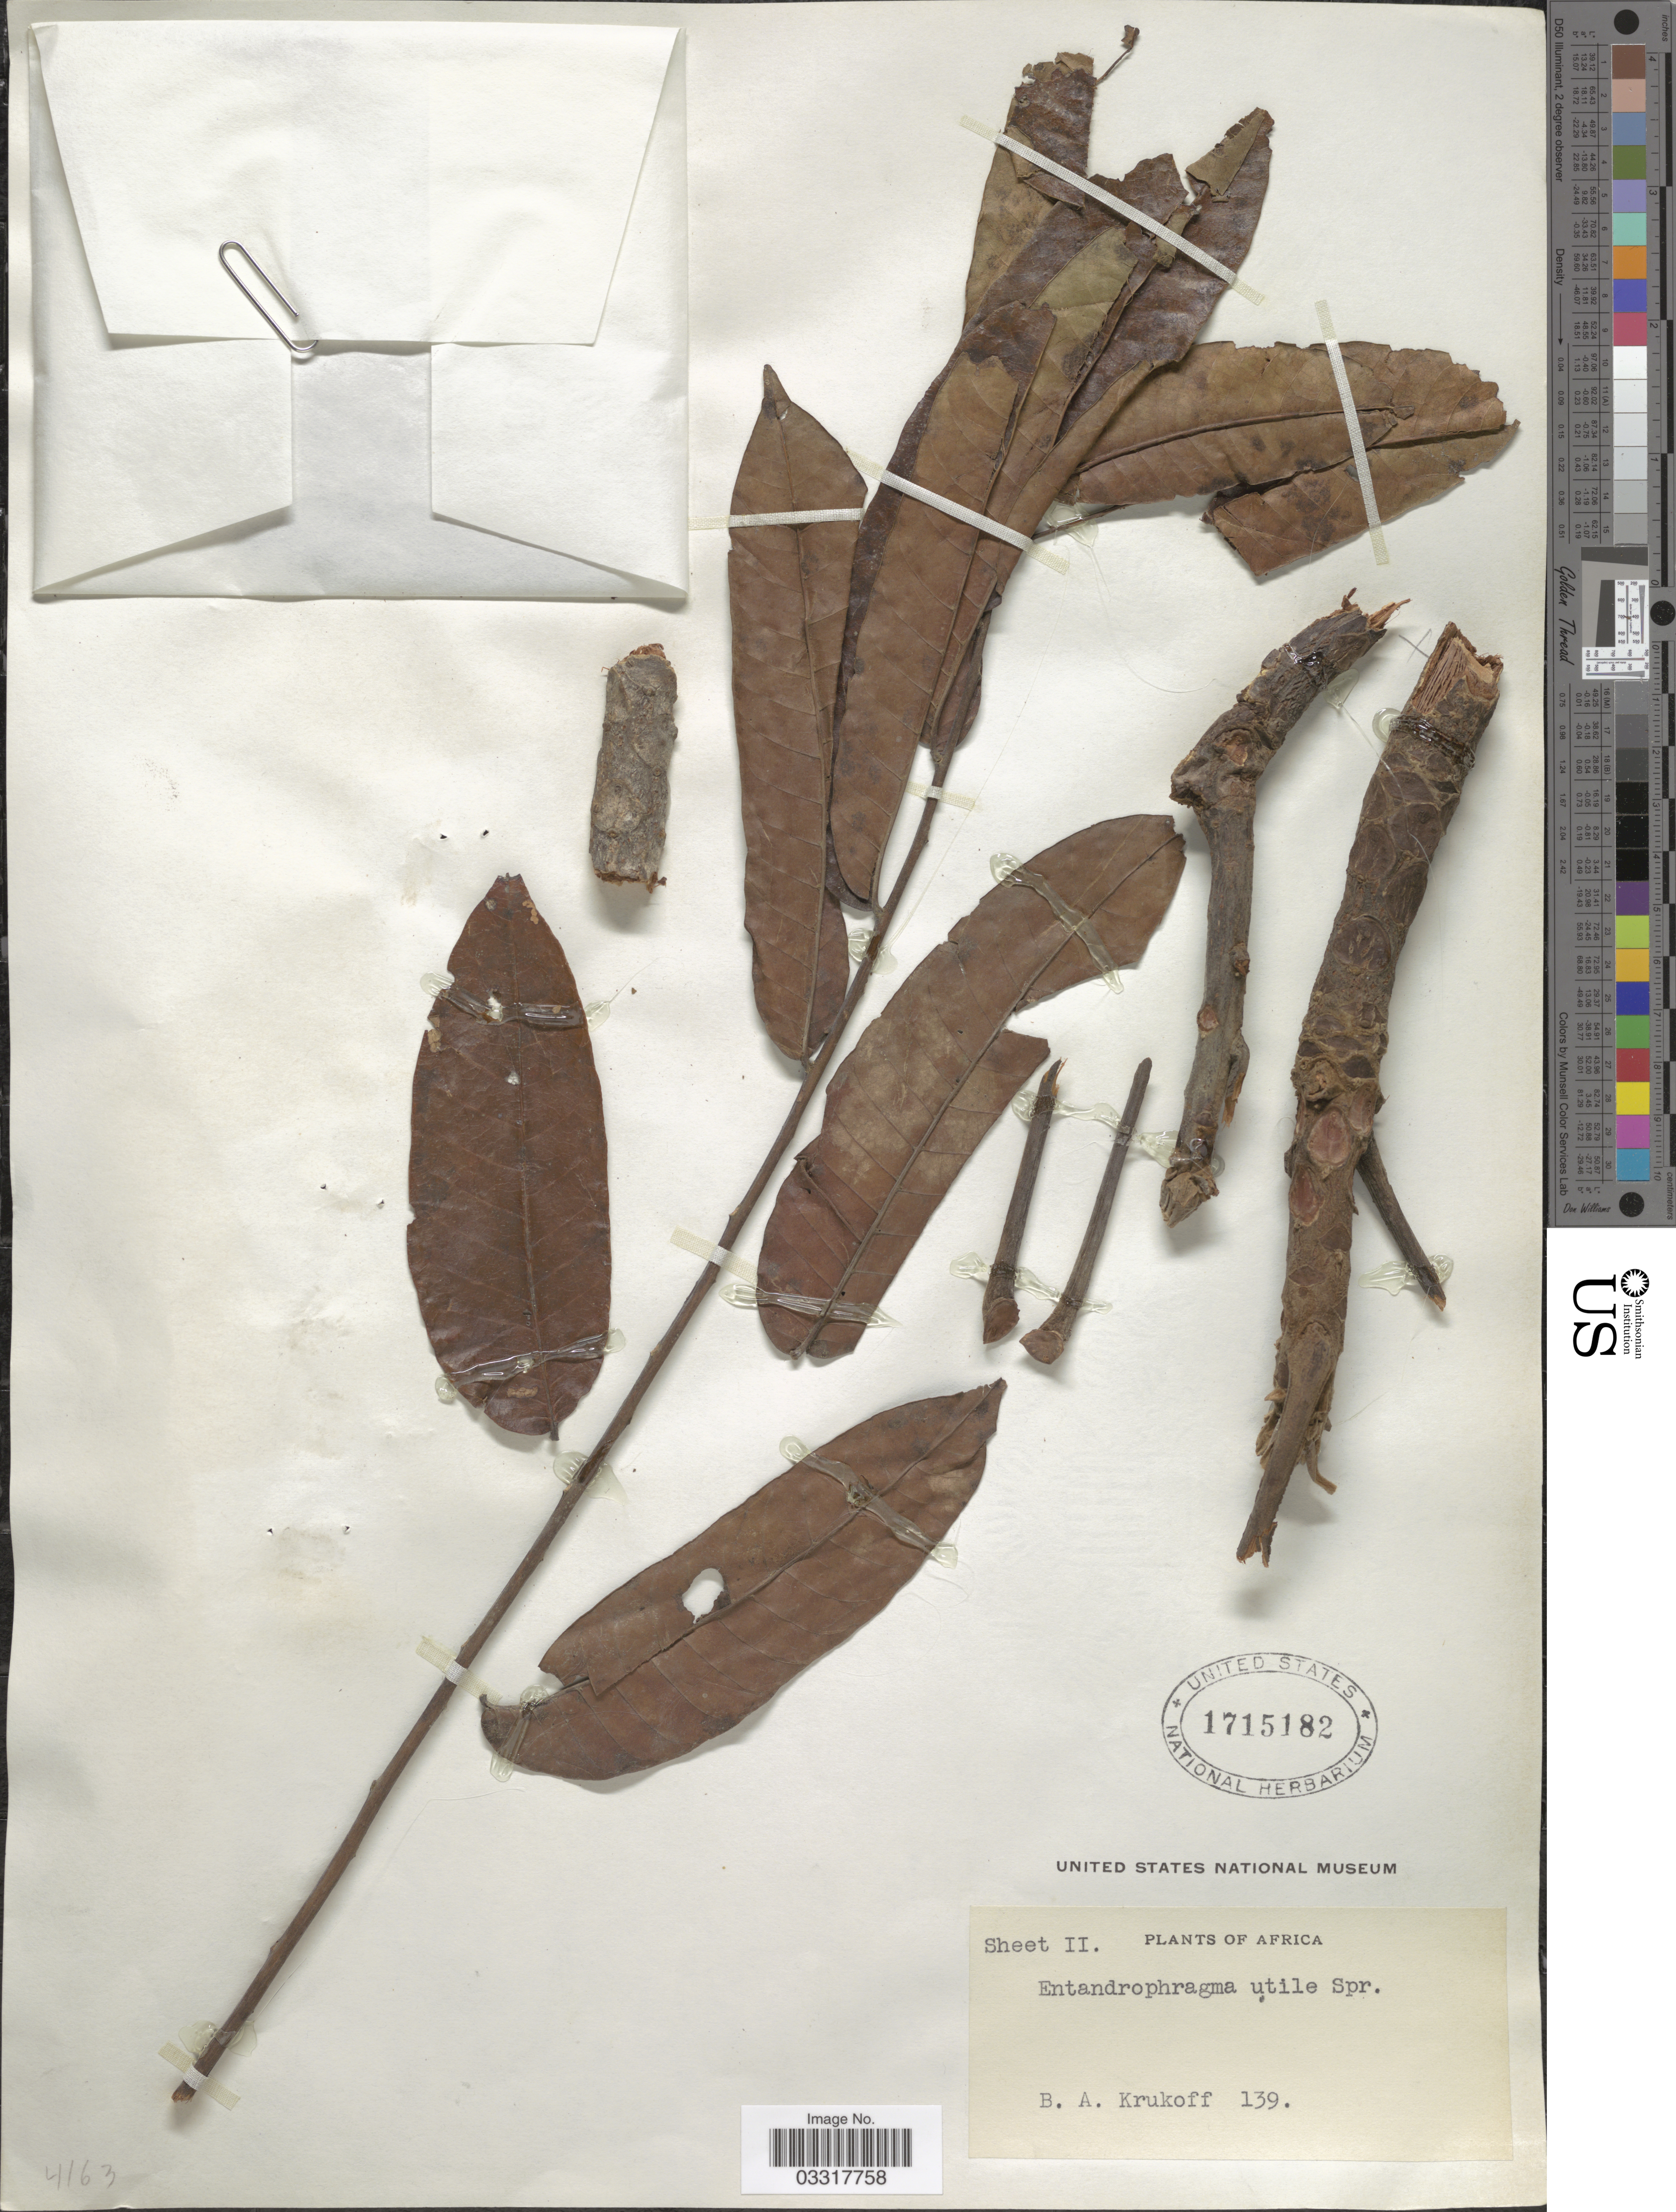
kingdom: Plantae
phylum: Tracheophyta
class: Magnoliopsida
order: Sapindales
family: Meliaceae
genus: Entandrophragma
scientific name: Entandrophragma utile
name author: (Dawe & Sprague) Sprague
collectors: B. A. Krukoff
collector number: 139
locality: Africa.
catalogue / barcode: US 1715182